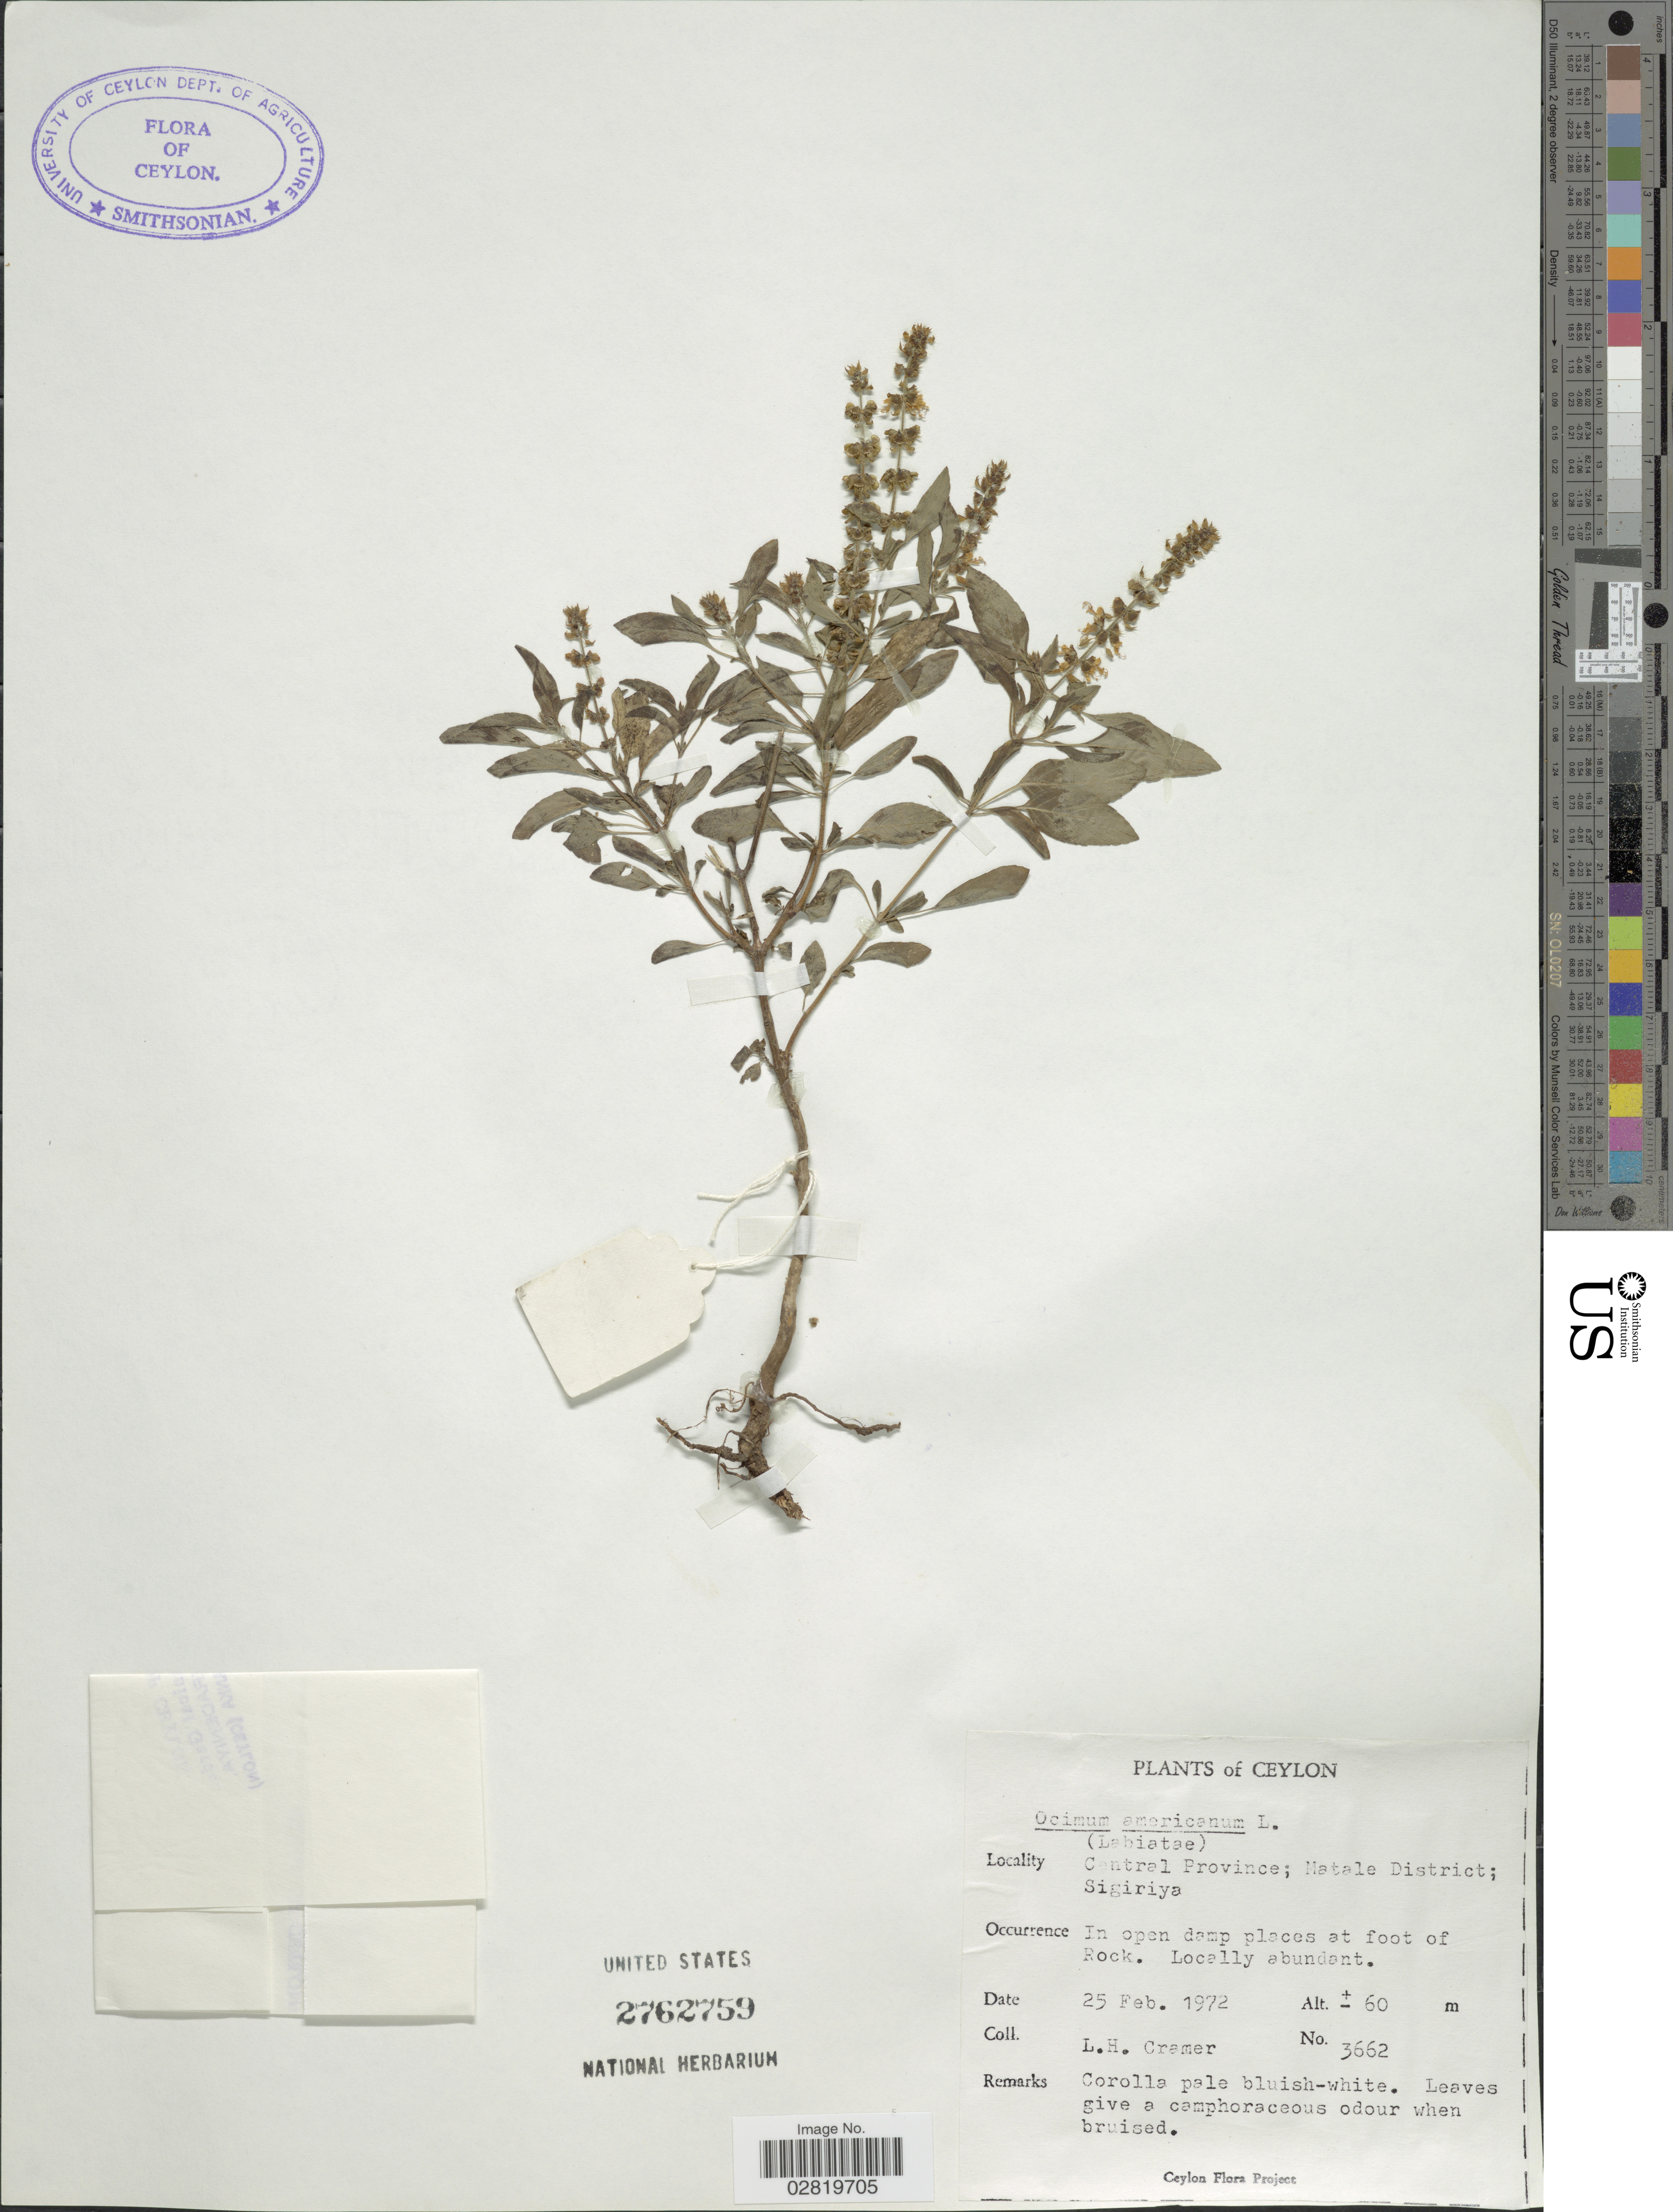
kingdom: Plantae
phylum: Tracheophyta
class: Magnoliopsida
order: Lamiales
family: Lamiaceae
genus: Ocimum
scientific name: Ocimum americanum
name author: L.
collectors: L. H. Cramer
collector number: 3662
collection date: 1972-02-25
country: Sri Lanka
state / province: Central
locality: Central Province; Matale District; Sigiriya.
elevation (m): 60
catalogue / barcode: US 2762759